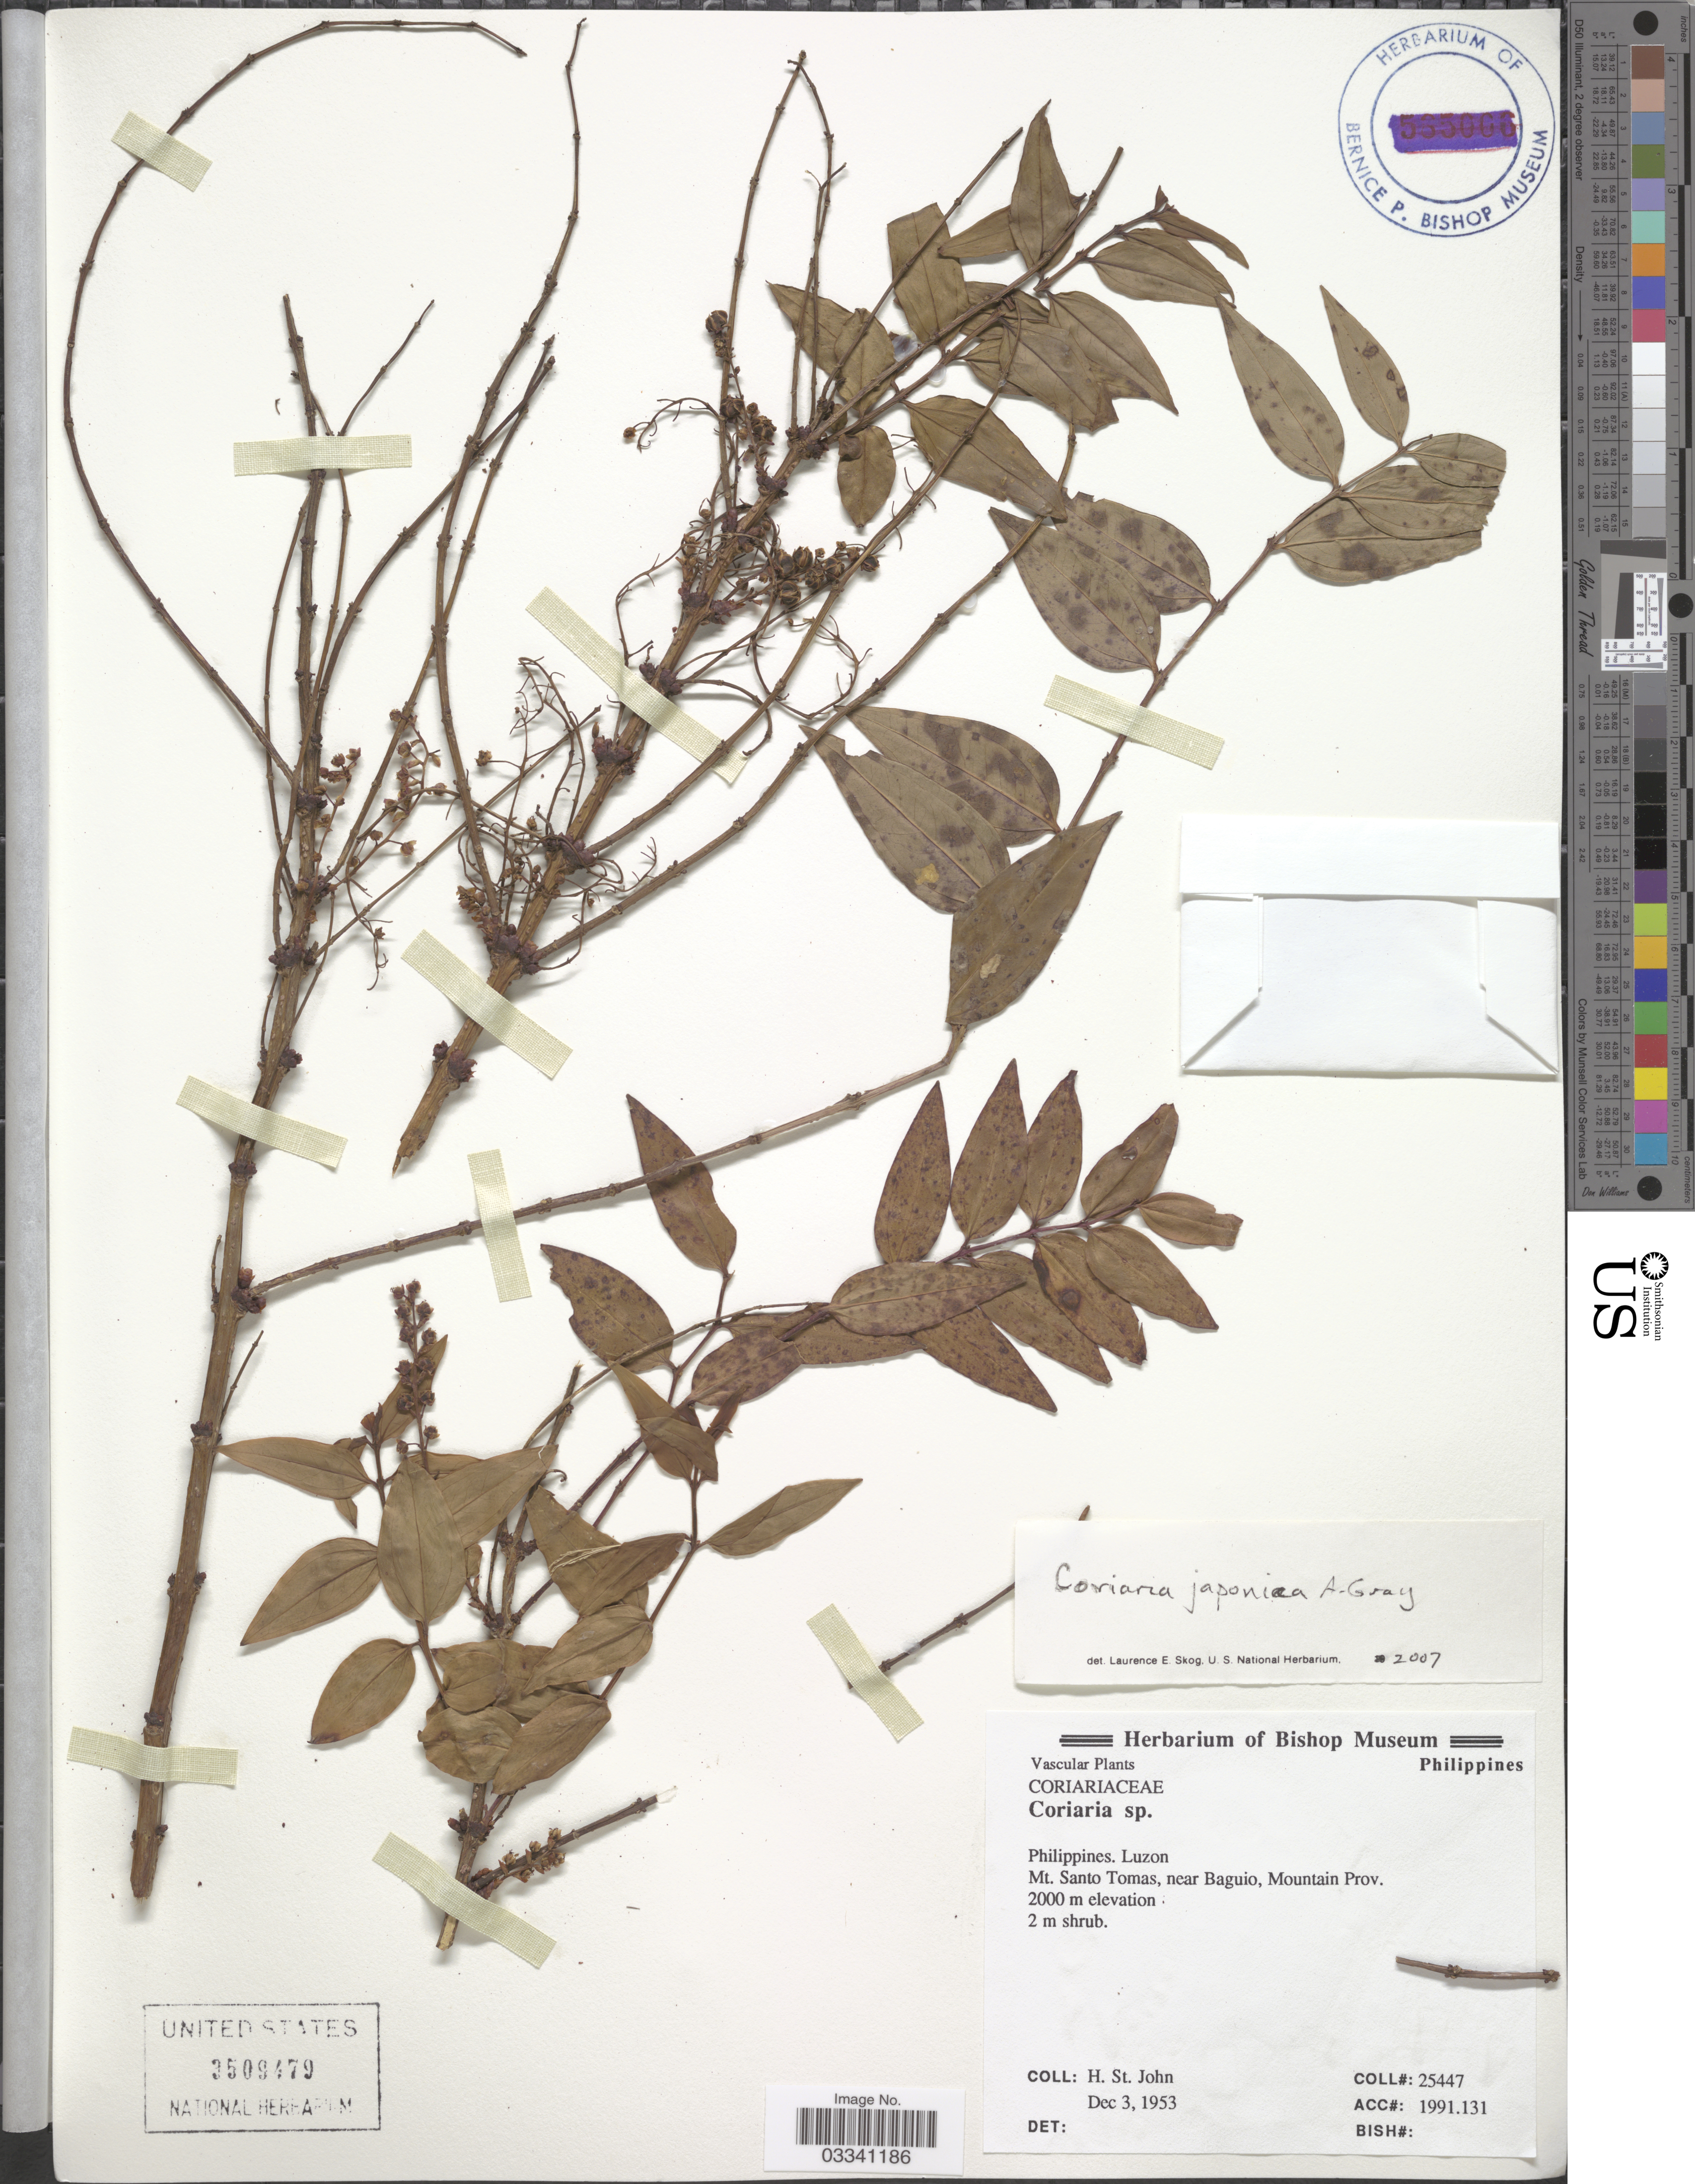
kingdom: Plantae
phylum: Tracheophyta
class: Magnoliopsida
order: Cucurbitales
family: Coriariaceae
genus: Coriaria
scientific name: Coriaria japonica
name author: A. Gray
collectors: H. St. John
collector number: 25447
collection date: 1953-12-03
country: Philippines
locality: Luzon. Mt. Santo Tomas, near Baguio, Mountain Prov.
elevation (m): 2000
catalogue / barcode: US 3509479